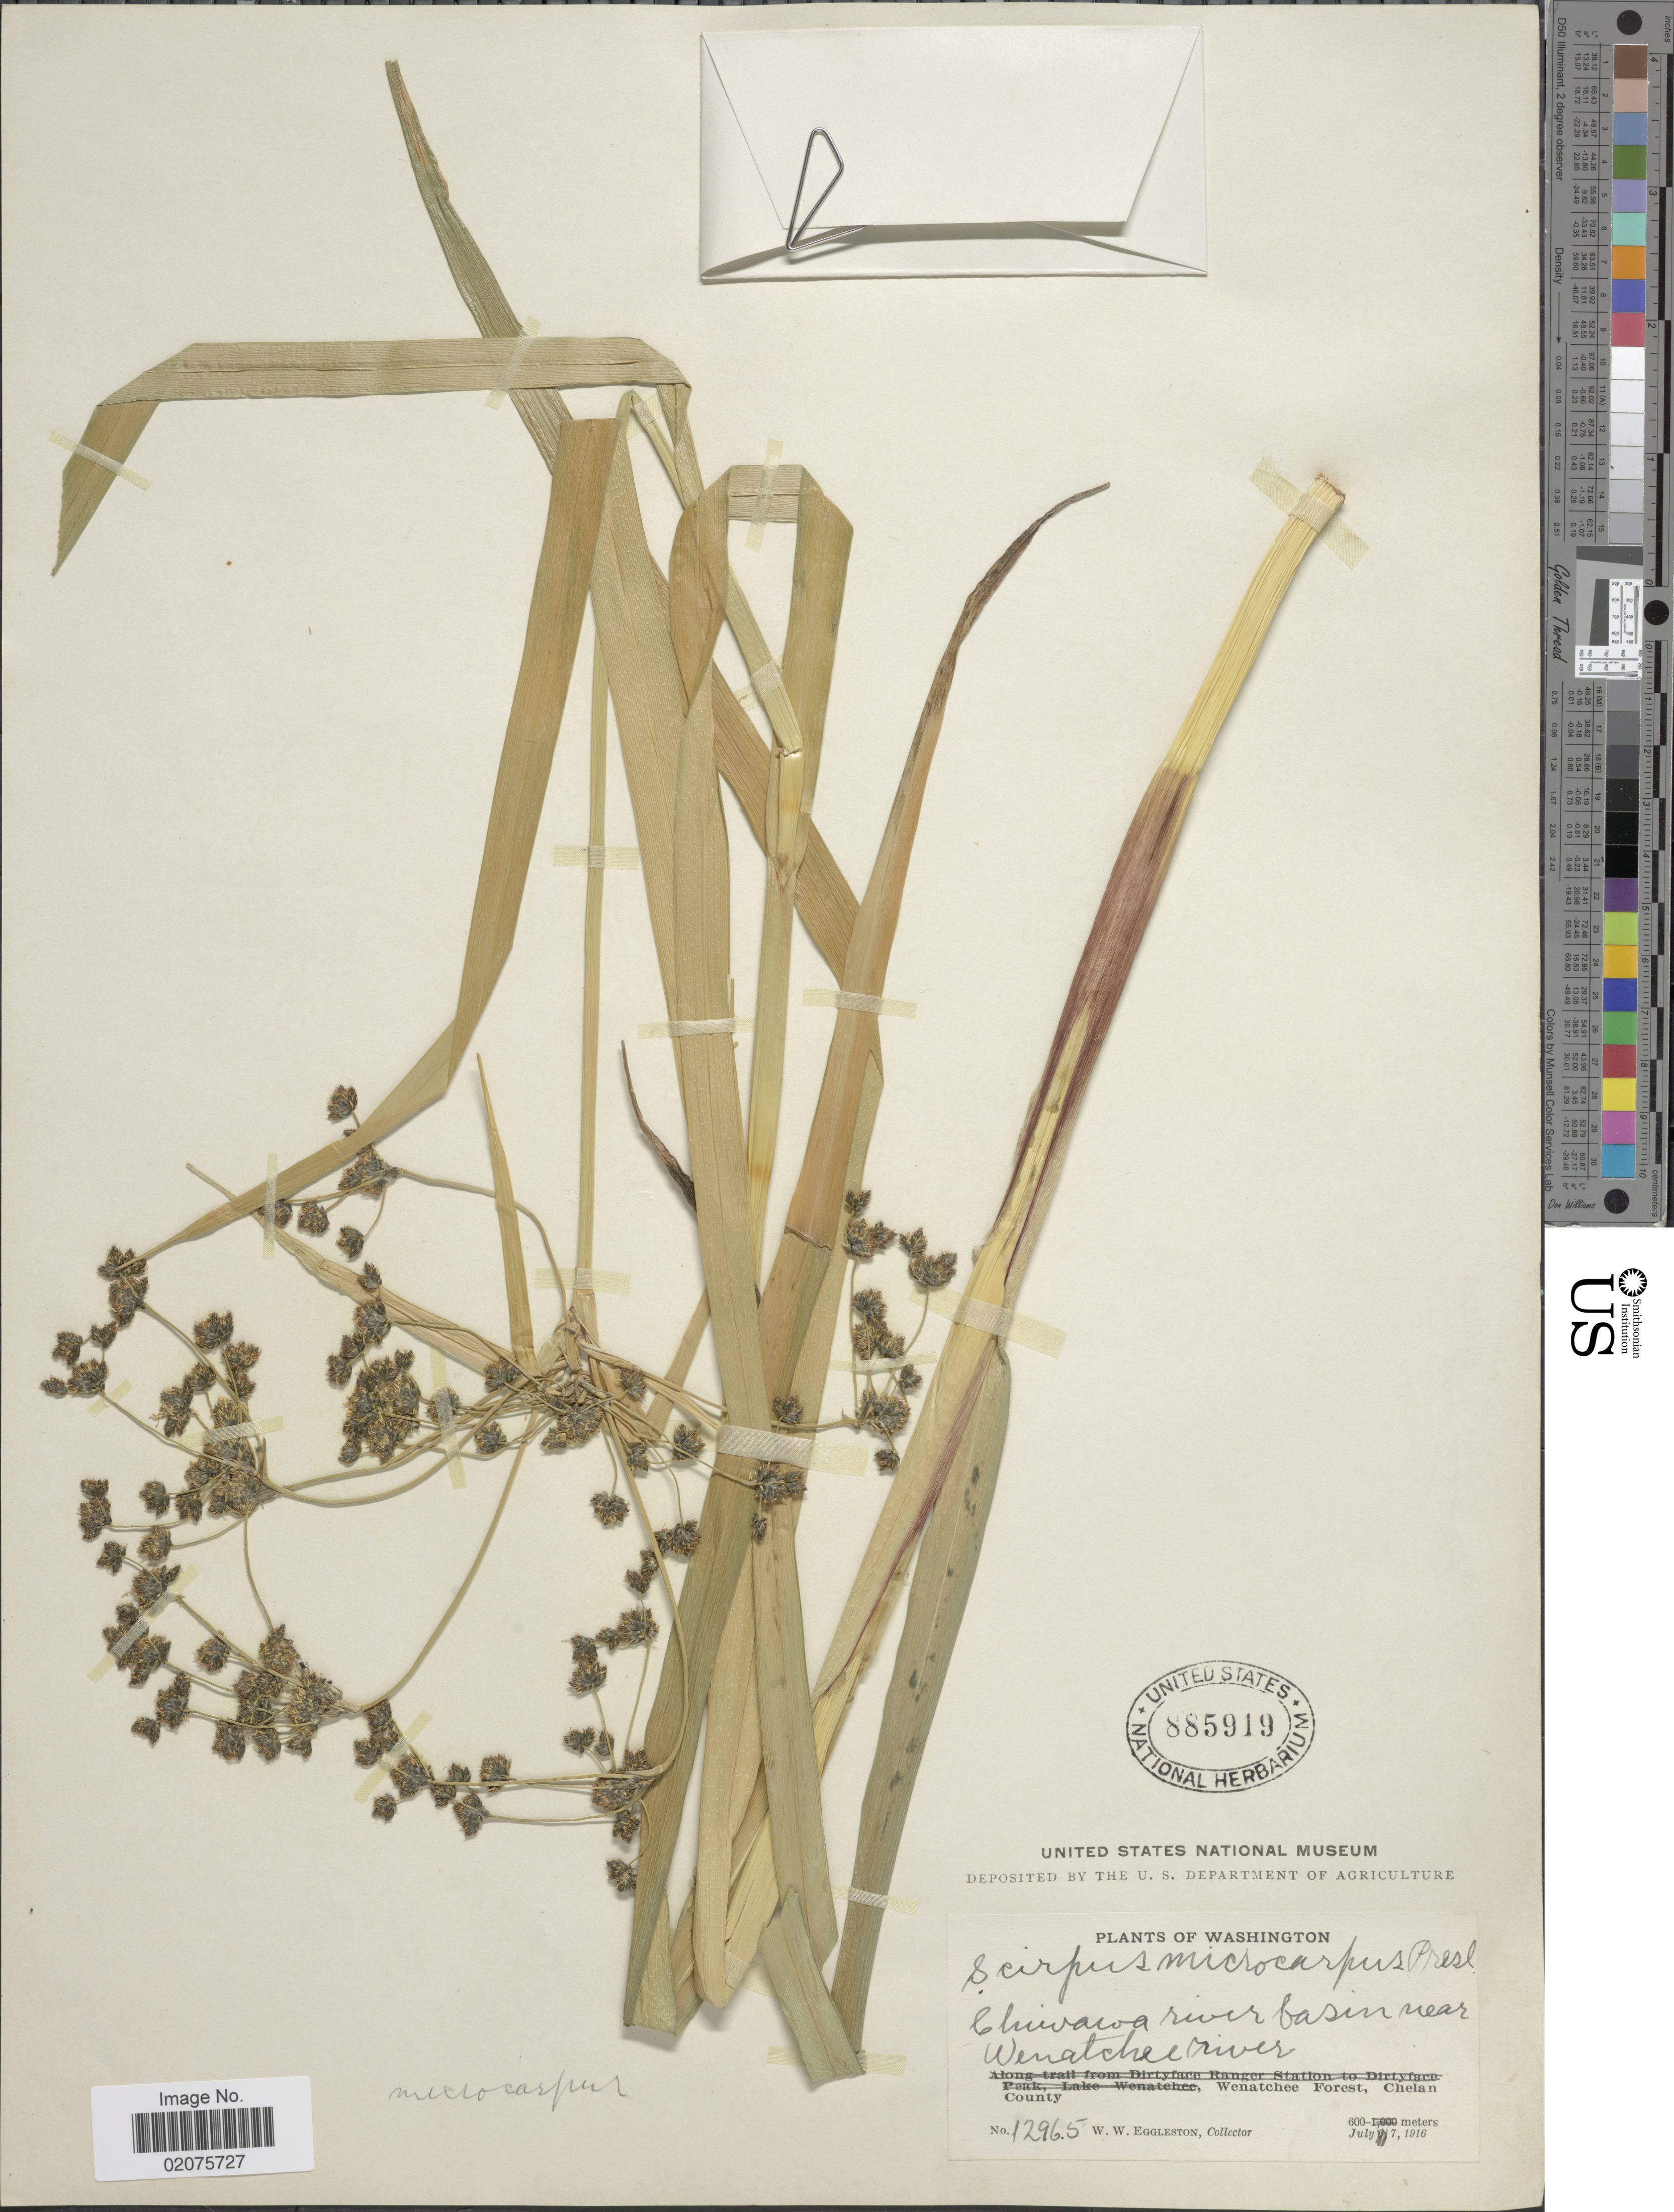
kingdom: Plantae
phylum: Tracheophyta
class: Liliopsida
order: Poales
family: Cyperaceae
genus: Scirpus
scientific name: Scirpus microcarpus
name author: J. Presl & C. Presl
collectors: W. W. Eggleston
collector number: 12965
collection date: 1916-07-07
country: United States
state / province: Washington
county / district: Chelan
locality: Chiwawa river basin near Wenatchee river, Wenatchee Forest, Chelan County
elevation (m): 600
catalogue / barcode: US 885919